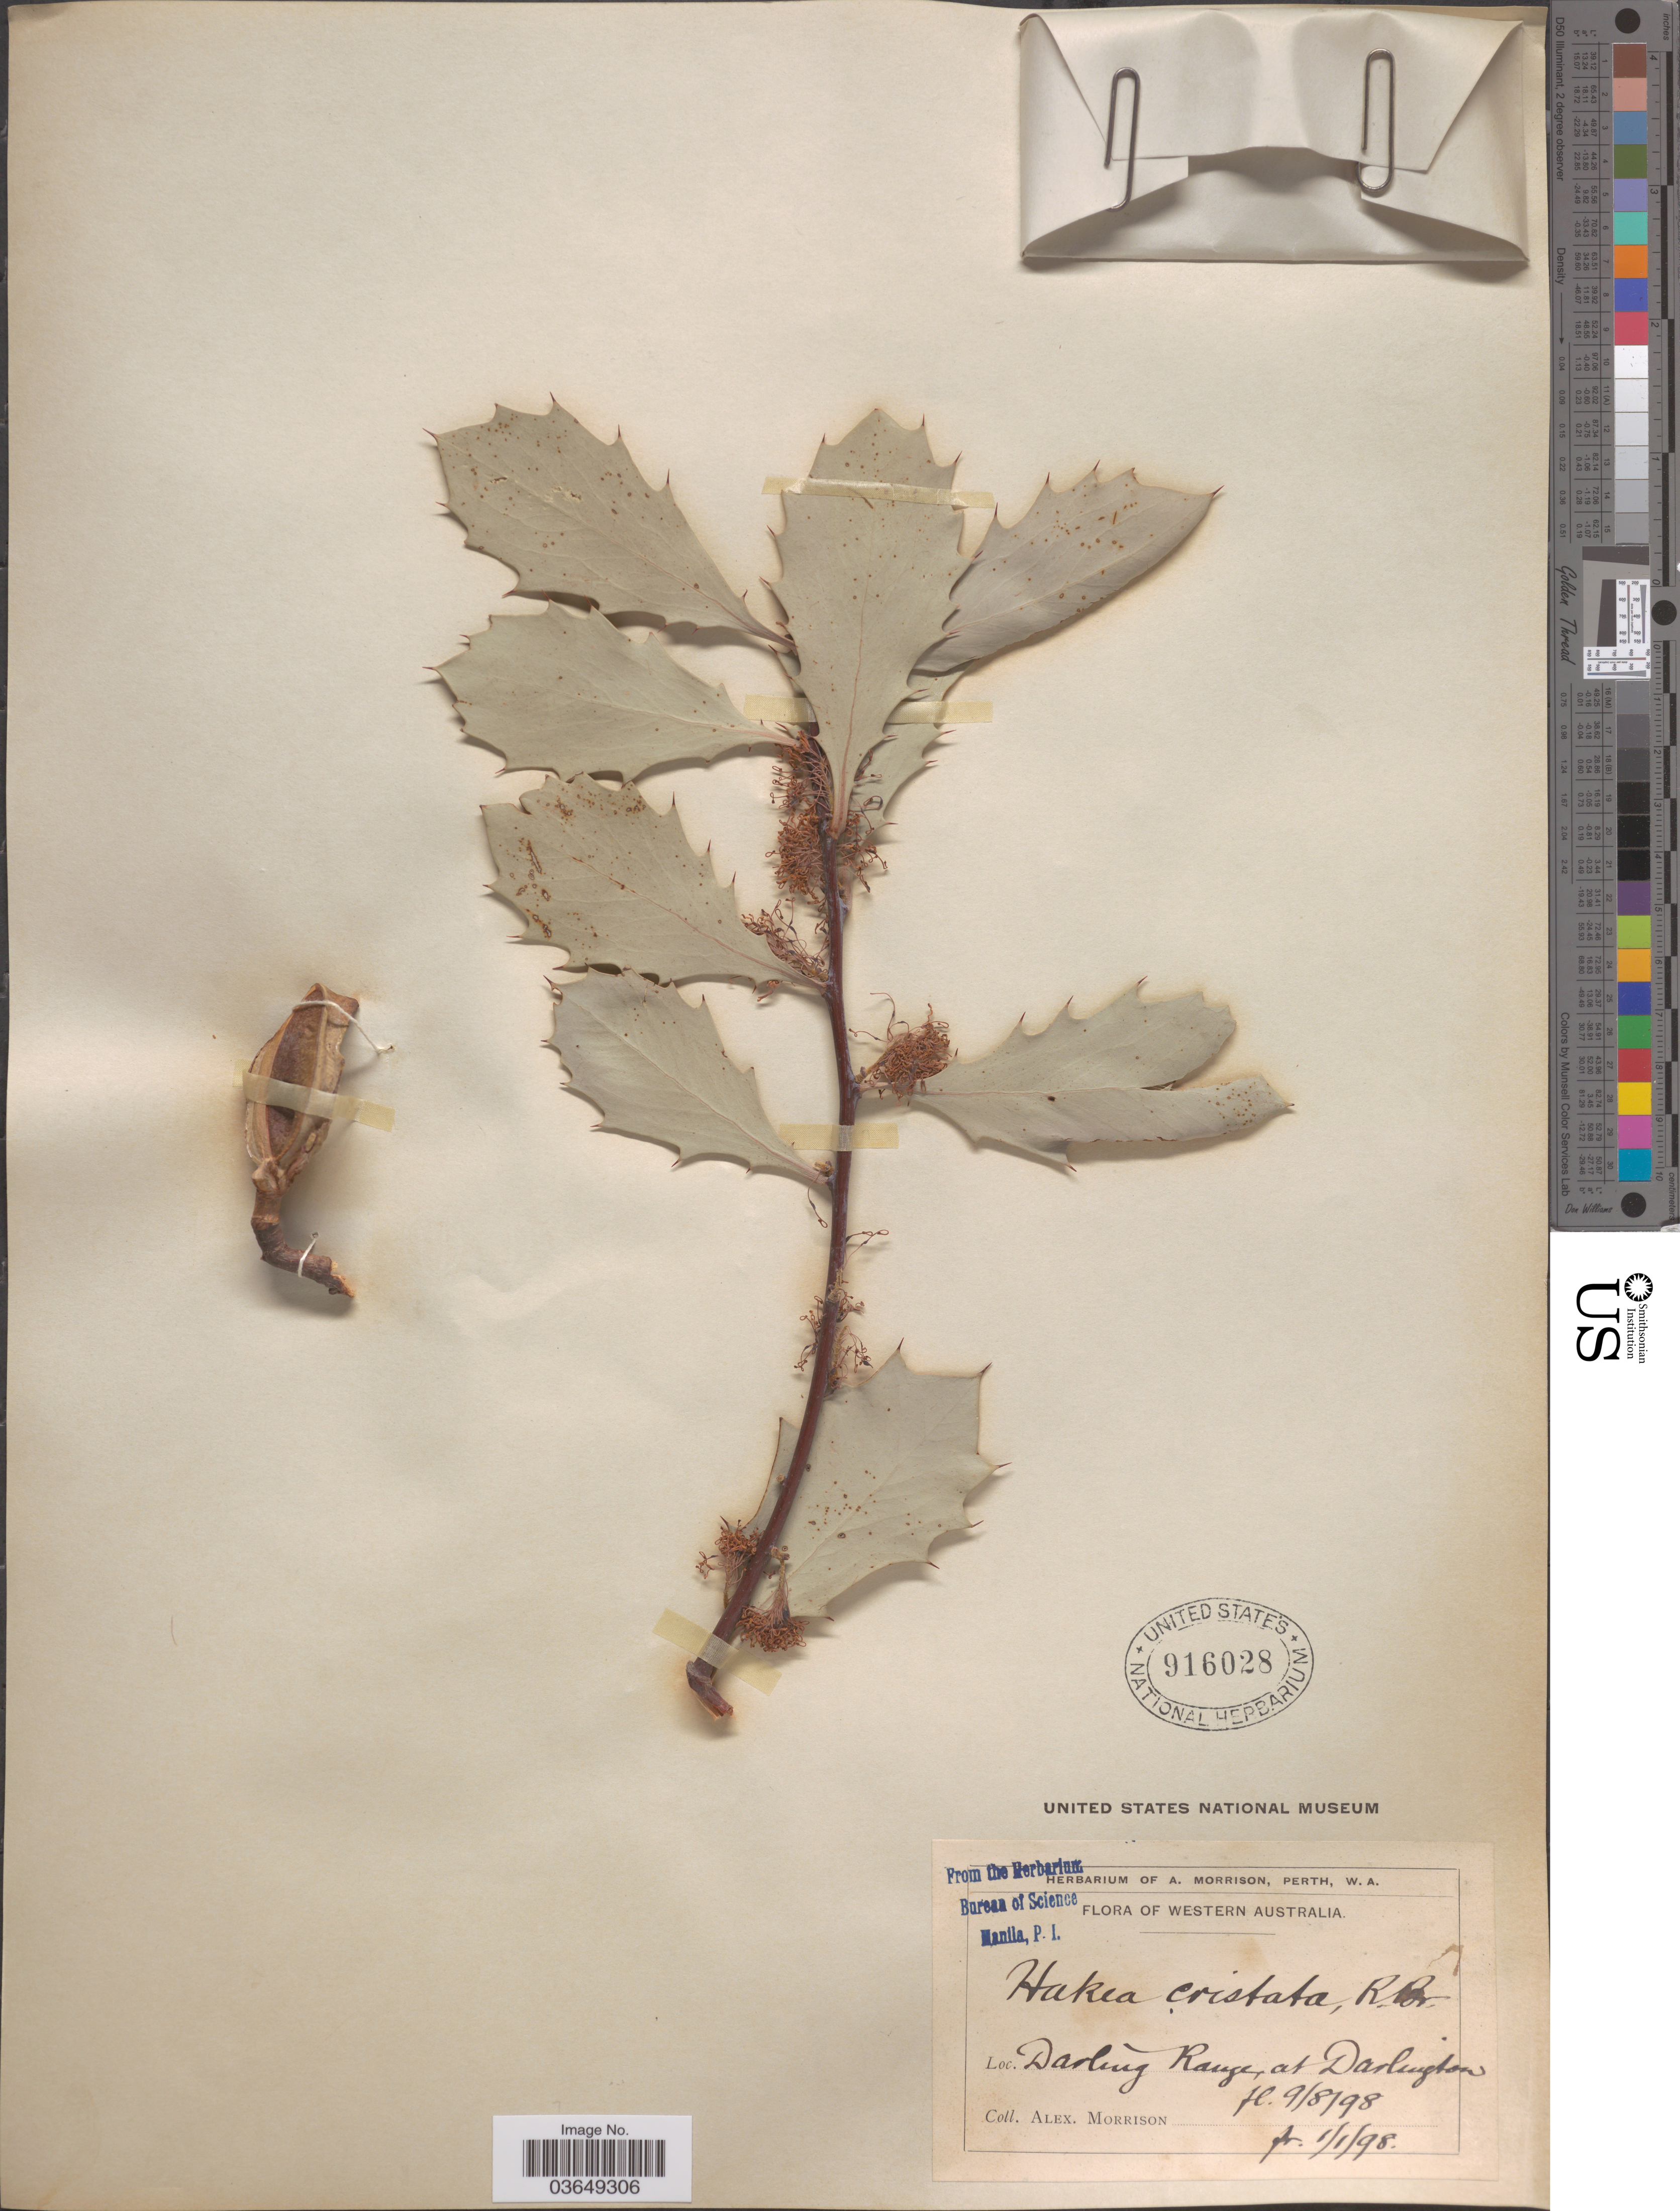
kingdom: Plantae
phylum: Tracheophyta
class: Magnoliopsida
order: Proteales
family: Proteaceae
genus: Hakea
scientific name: Hakea cristata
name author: R. Br.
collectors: A. Morrison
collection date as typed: Transcribed d/m/y: 1/1/98 to 9/8/98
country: Australia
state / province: Western Australia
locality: Darling Range, at Darlington.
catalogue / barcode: US 916028